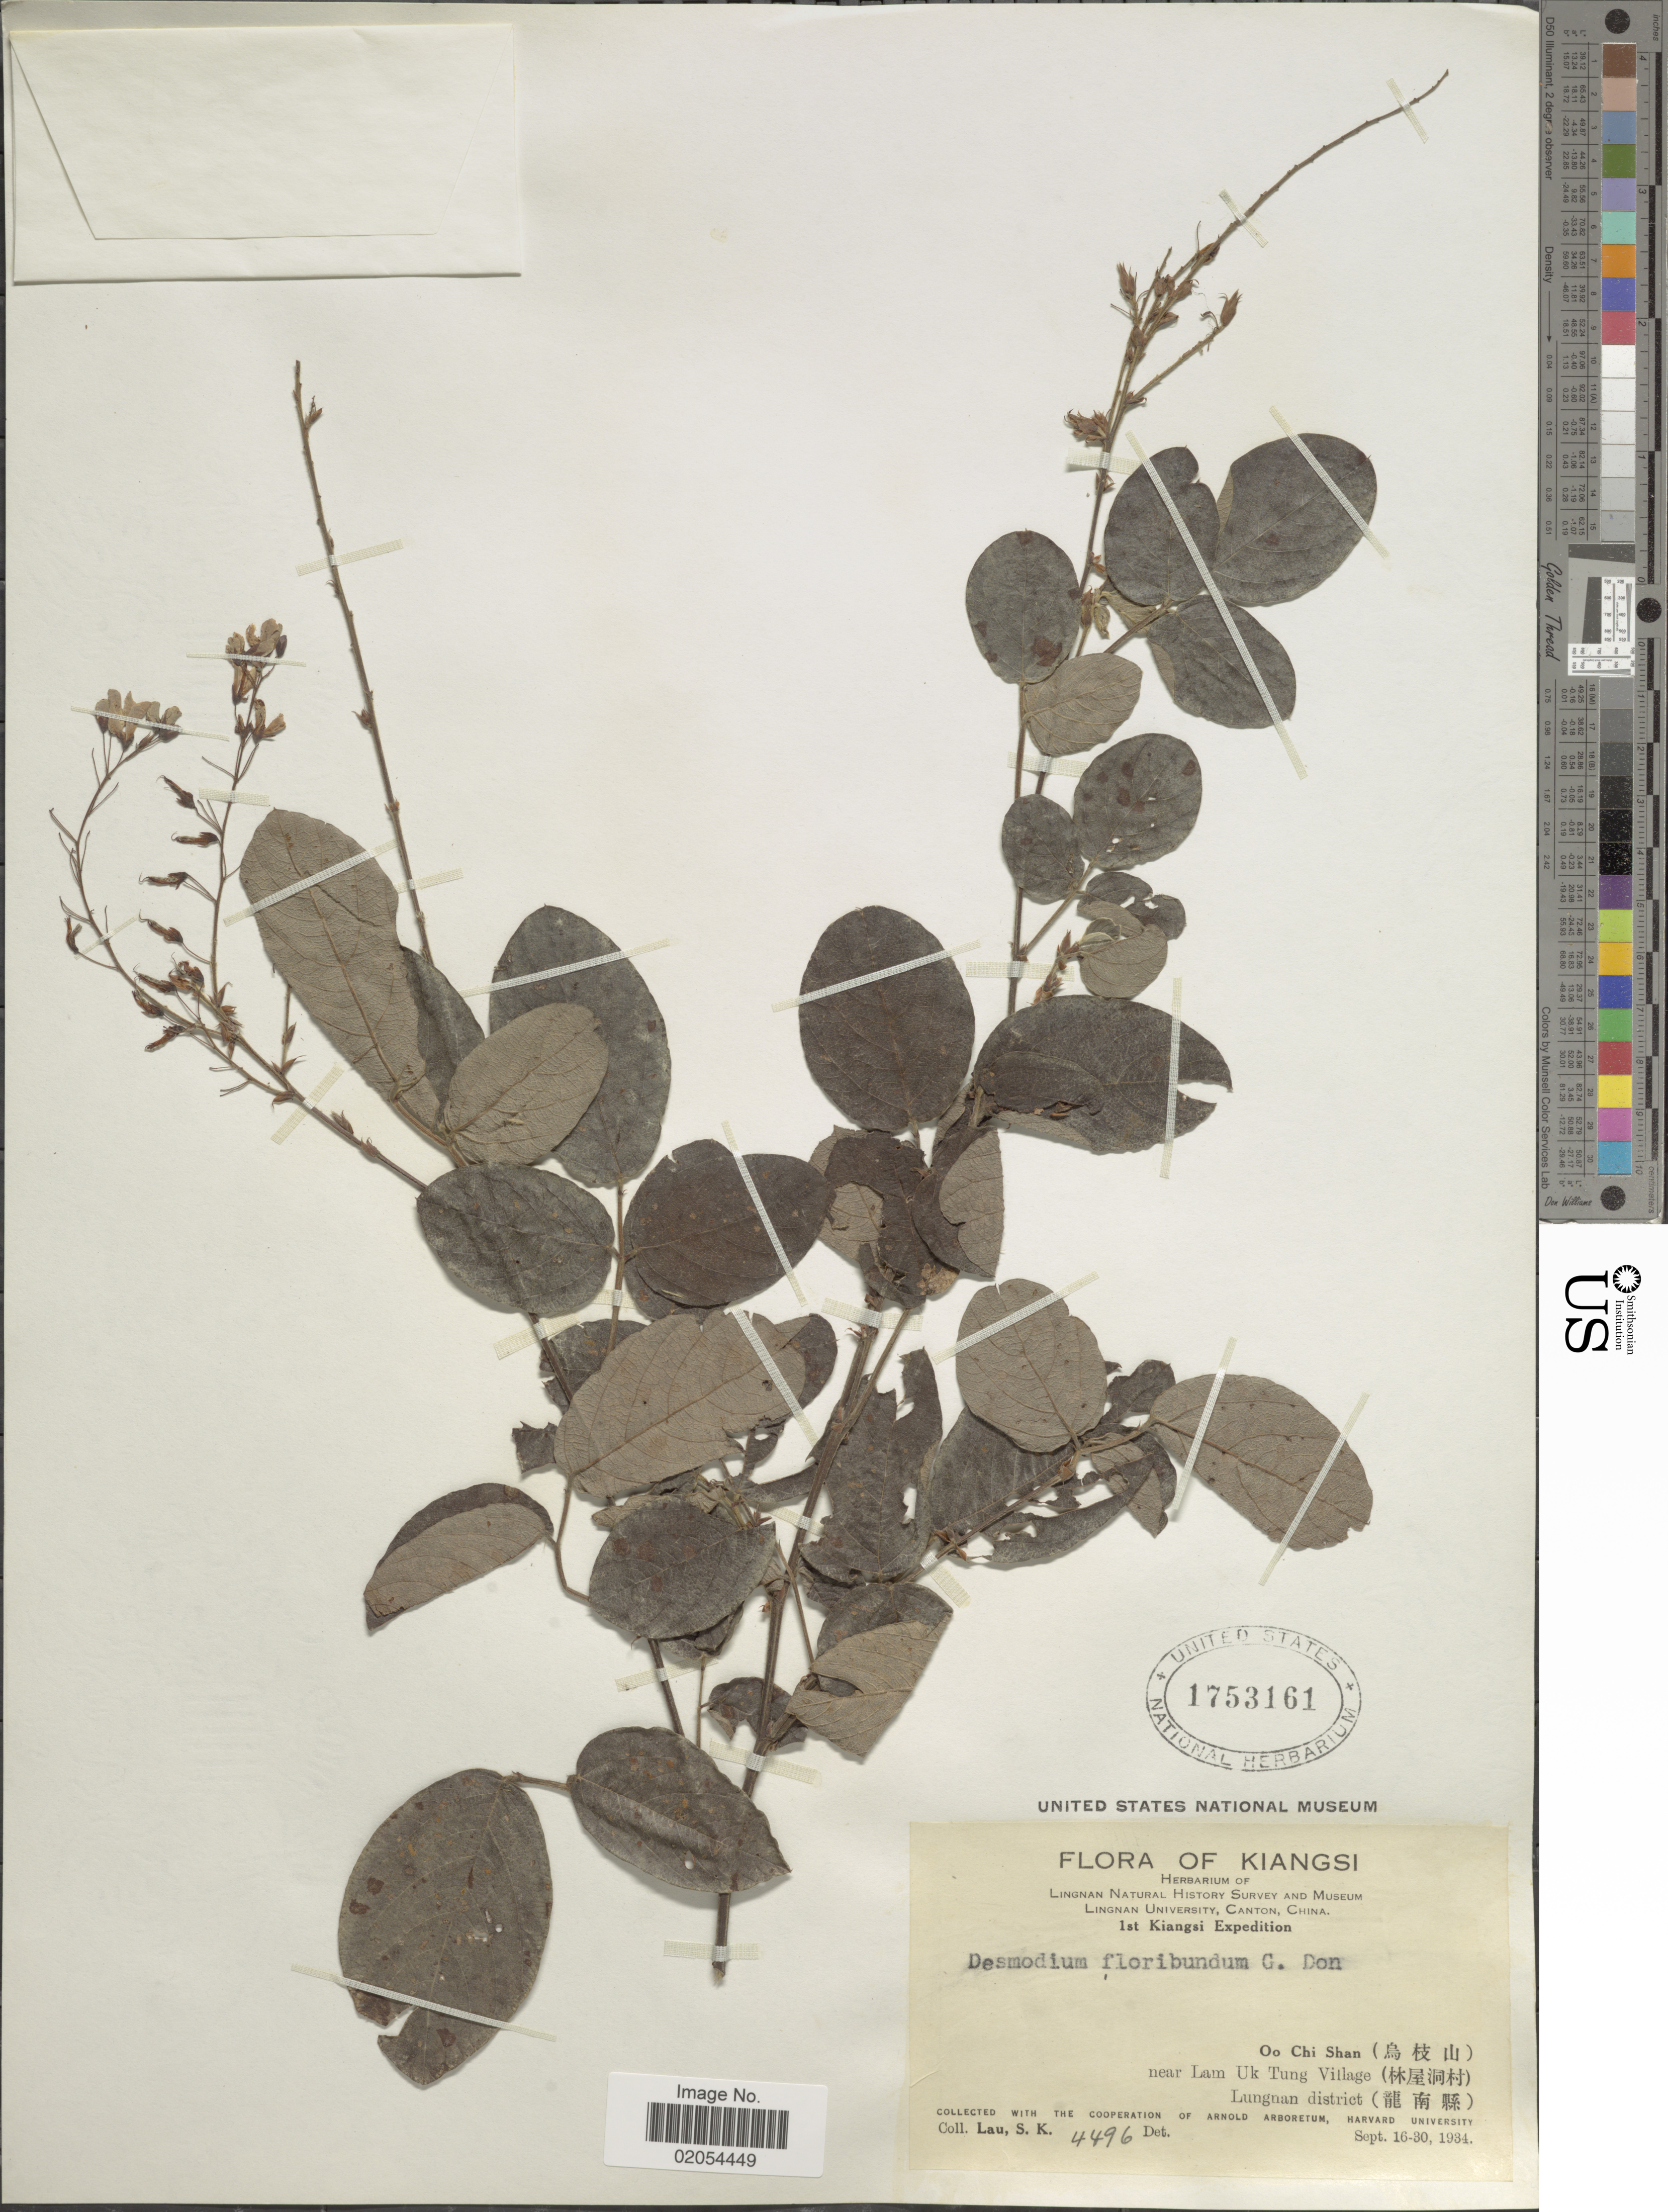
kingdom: Plantae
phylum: Tracheophyta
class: Magnoliopsida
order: Fabales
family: Fabaceae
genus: Ototropis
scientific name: Ototropis multiflora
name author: (DC.) H. Ohashi & K. Ohashi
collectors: S. K. Lau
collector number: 4496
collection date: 1934-09-16/1934-09-30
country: China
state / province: Jiangxi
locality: Oo Chi Shan, near Lam Uk Tung Village, Lungnan district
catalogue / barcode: US 1753161